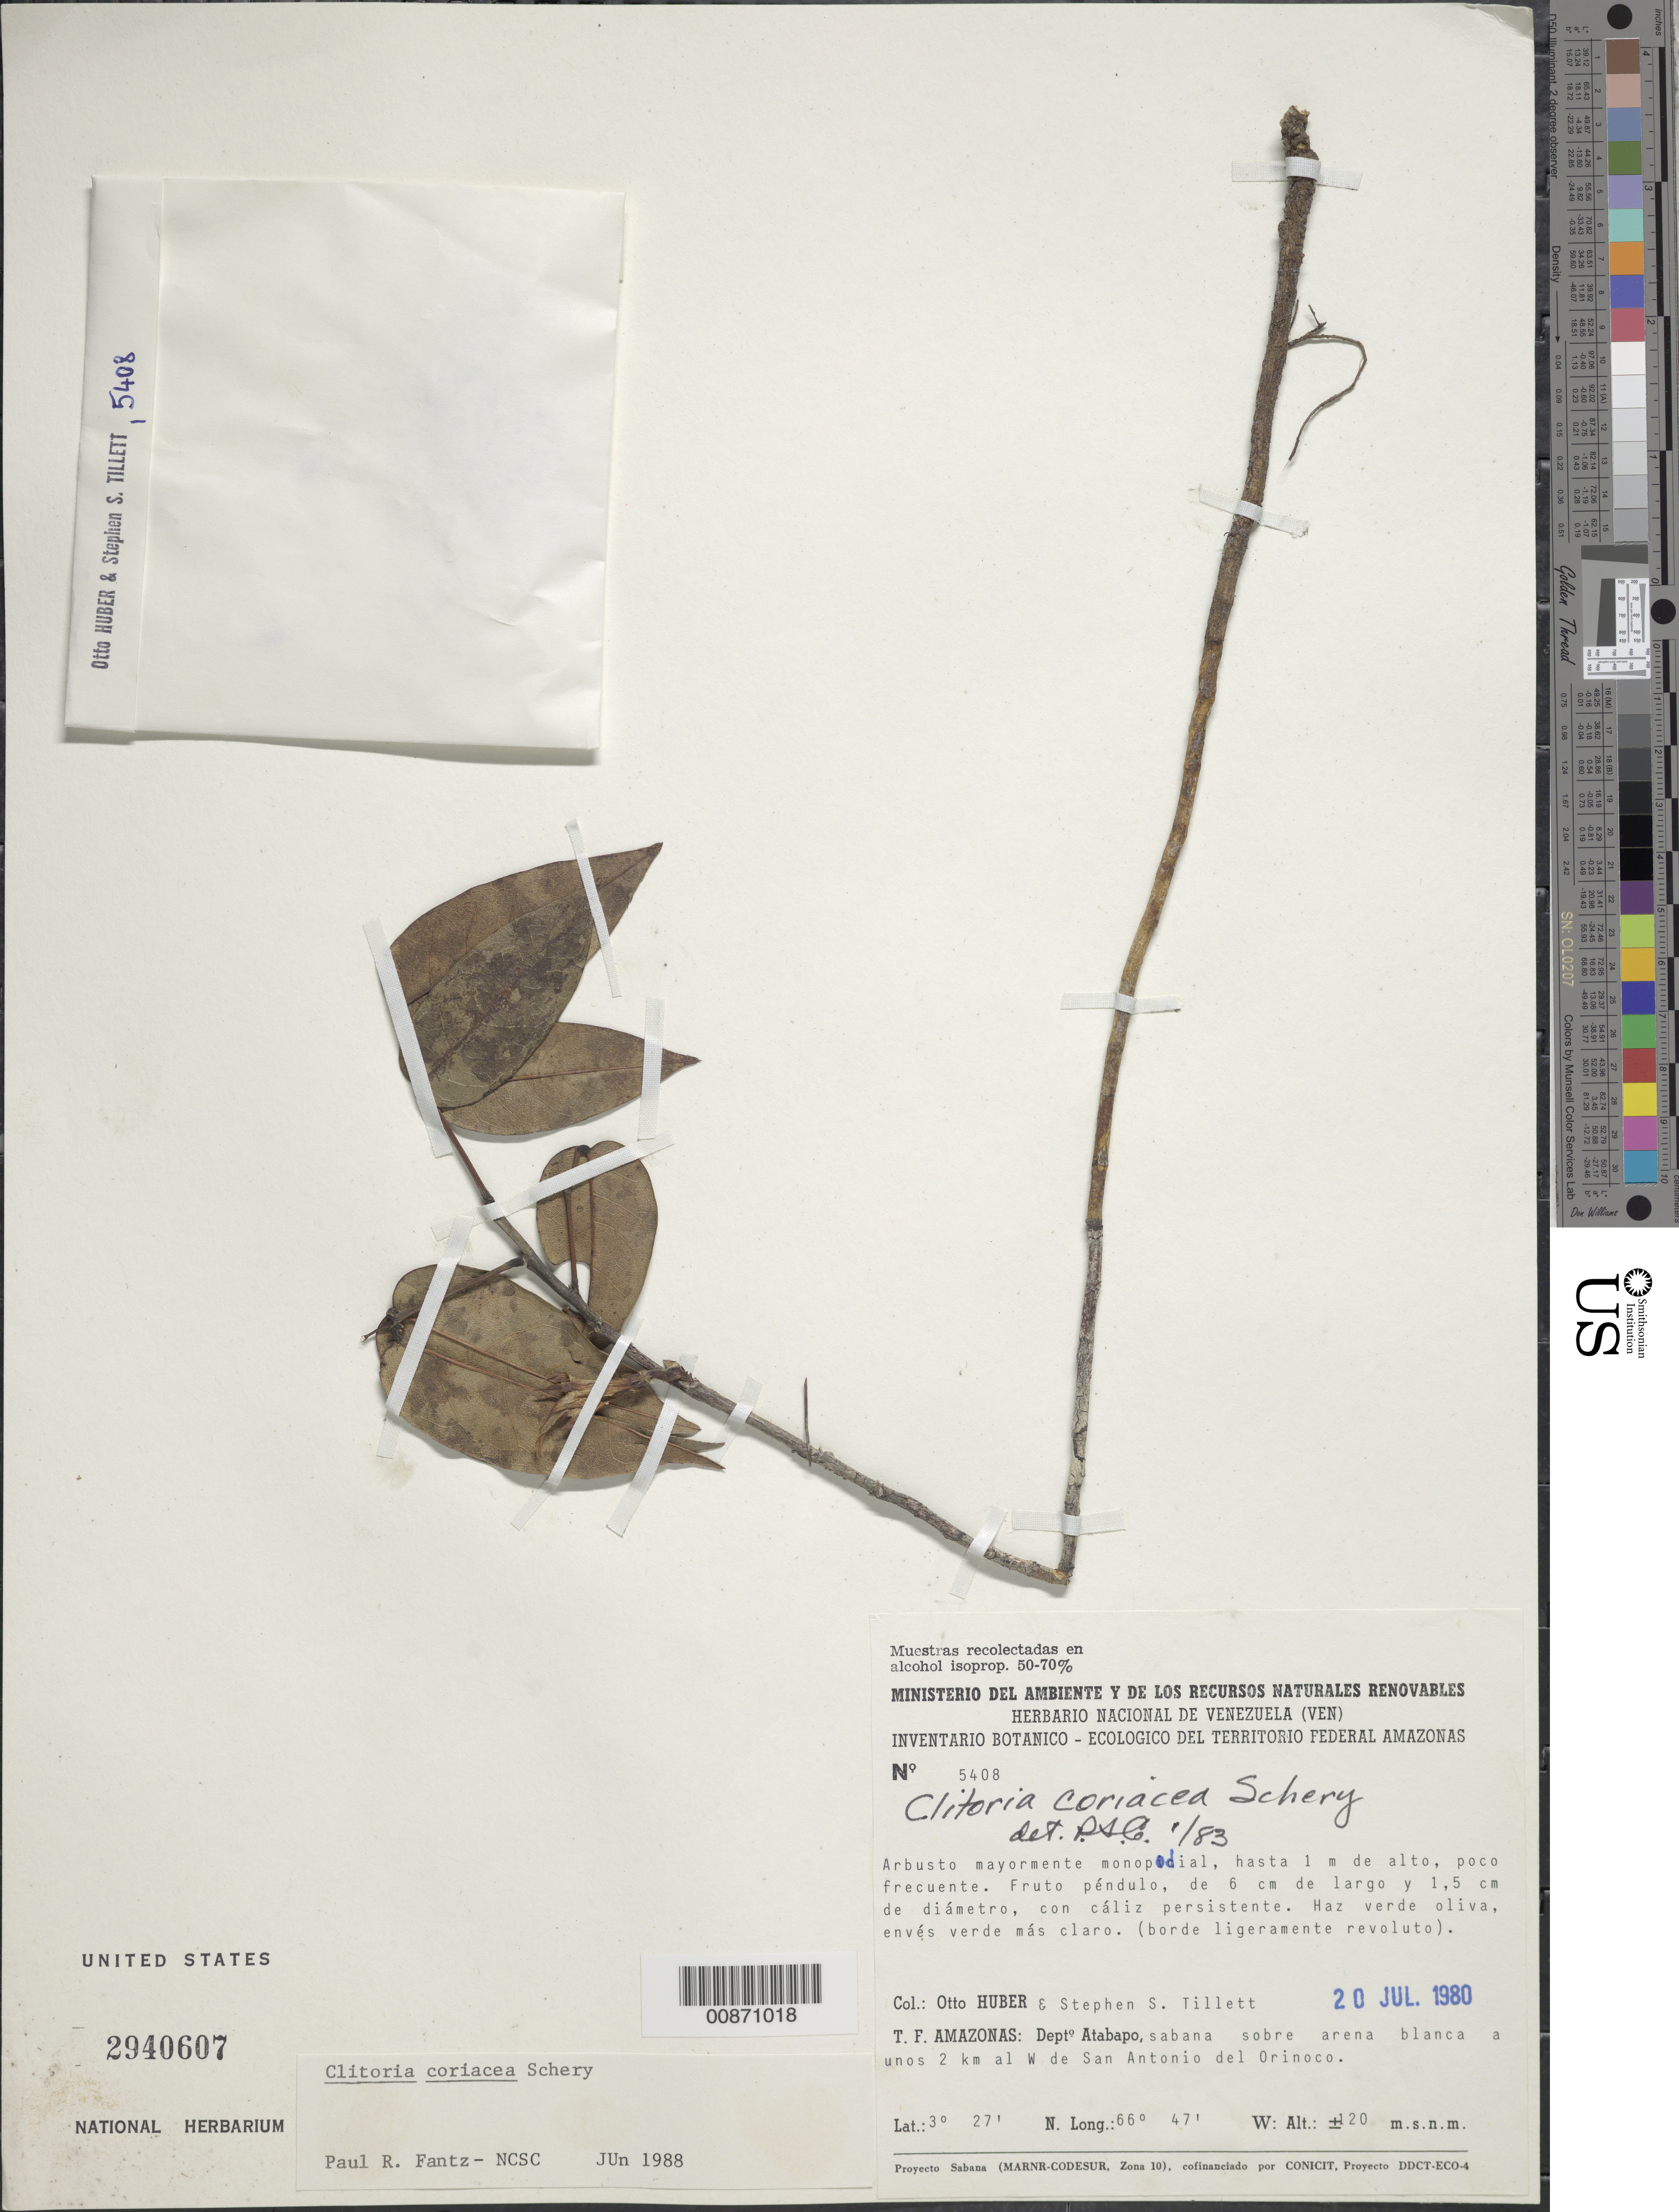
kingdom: Plantae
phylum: Tracheophyta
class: Magnoliopsida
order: Fabales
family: Fabaceae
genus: Clitoria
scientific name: Clitoria coriacea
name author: Schery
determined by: Fantz, P. R., (FLAS), University of Florida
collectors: O. Huber & S. S. Tillett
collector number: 5408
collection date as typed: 20-Jul-80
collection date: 1980-07-20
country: Venezuela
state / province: Amazonas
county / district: Atabapo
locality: San Antonio del Orinoco, 2 km al W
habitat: Sabana sobre arena blanca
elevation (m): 120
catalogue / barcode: US 2940607